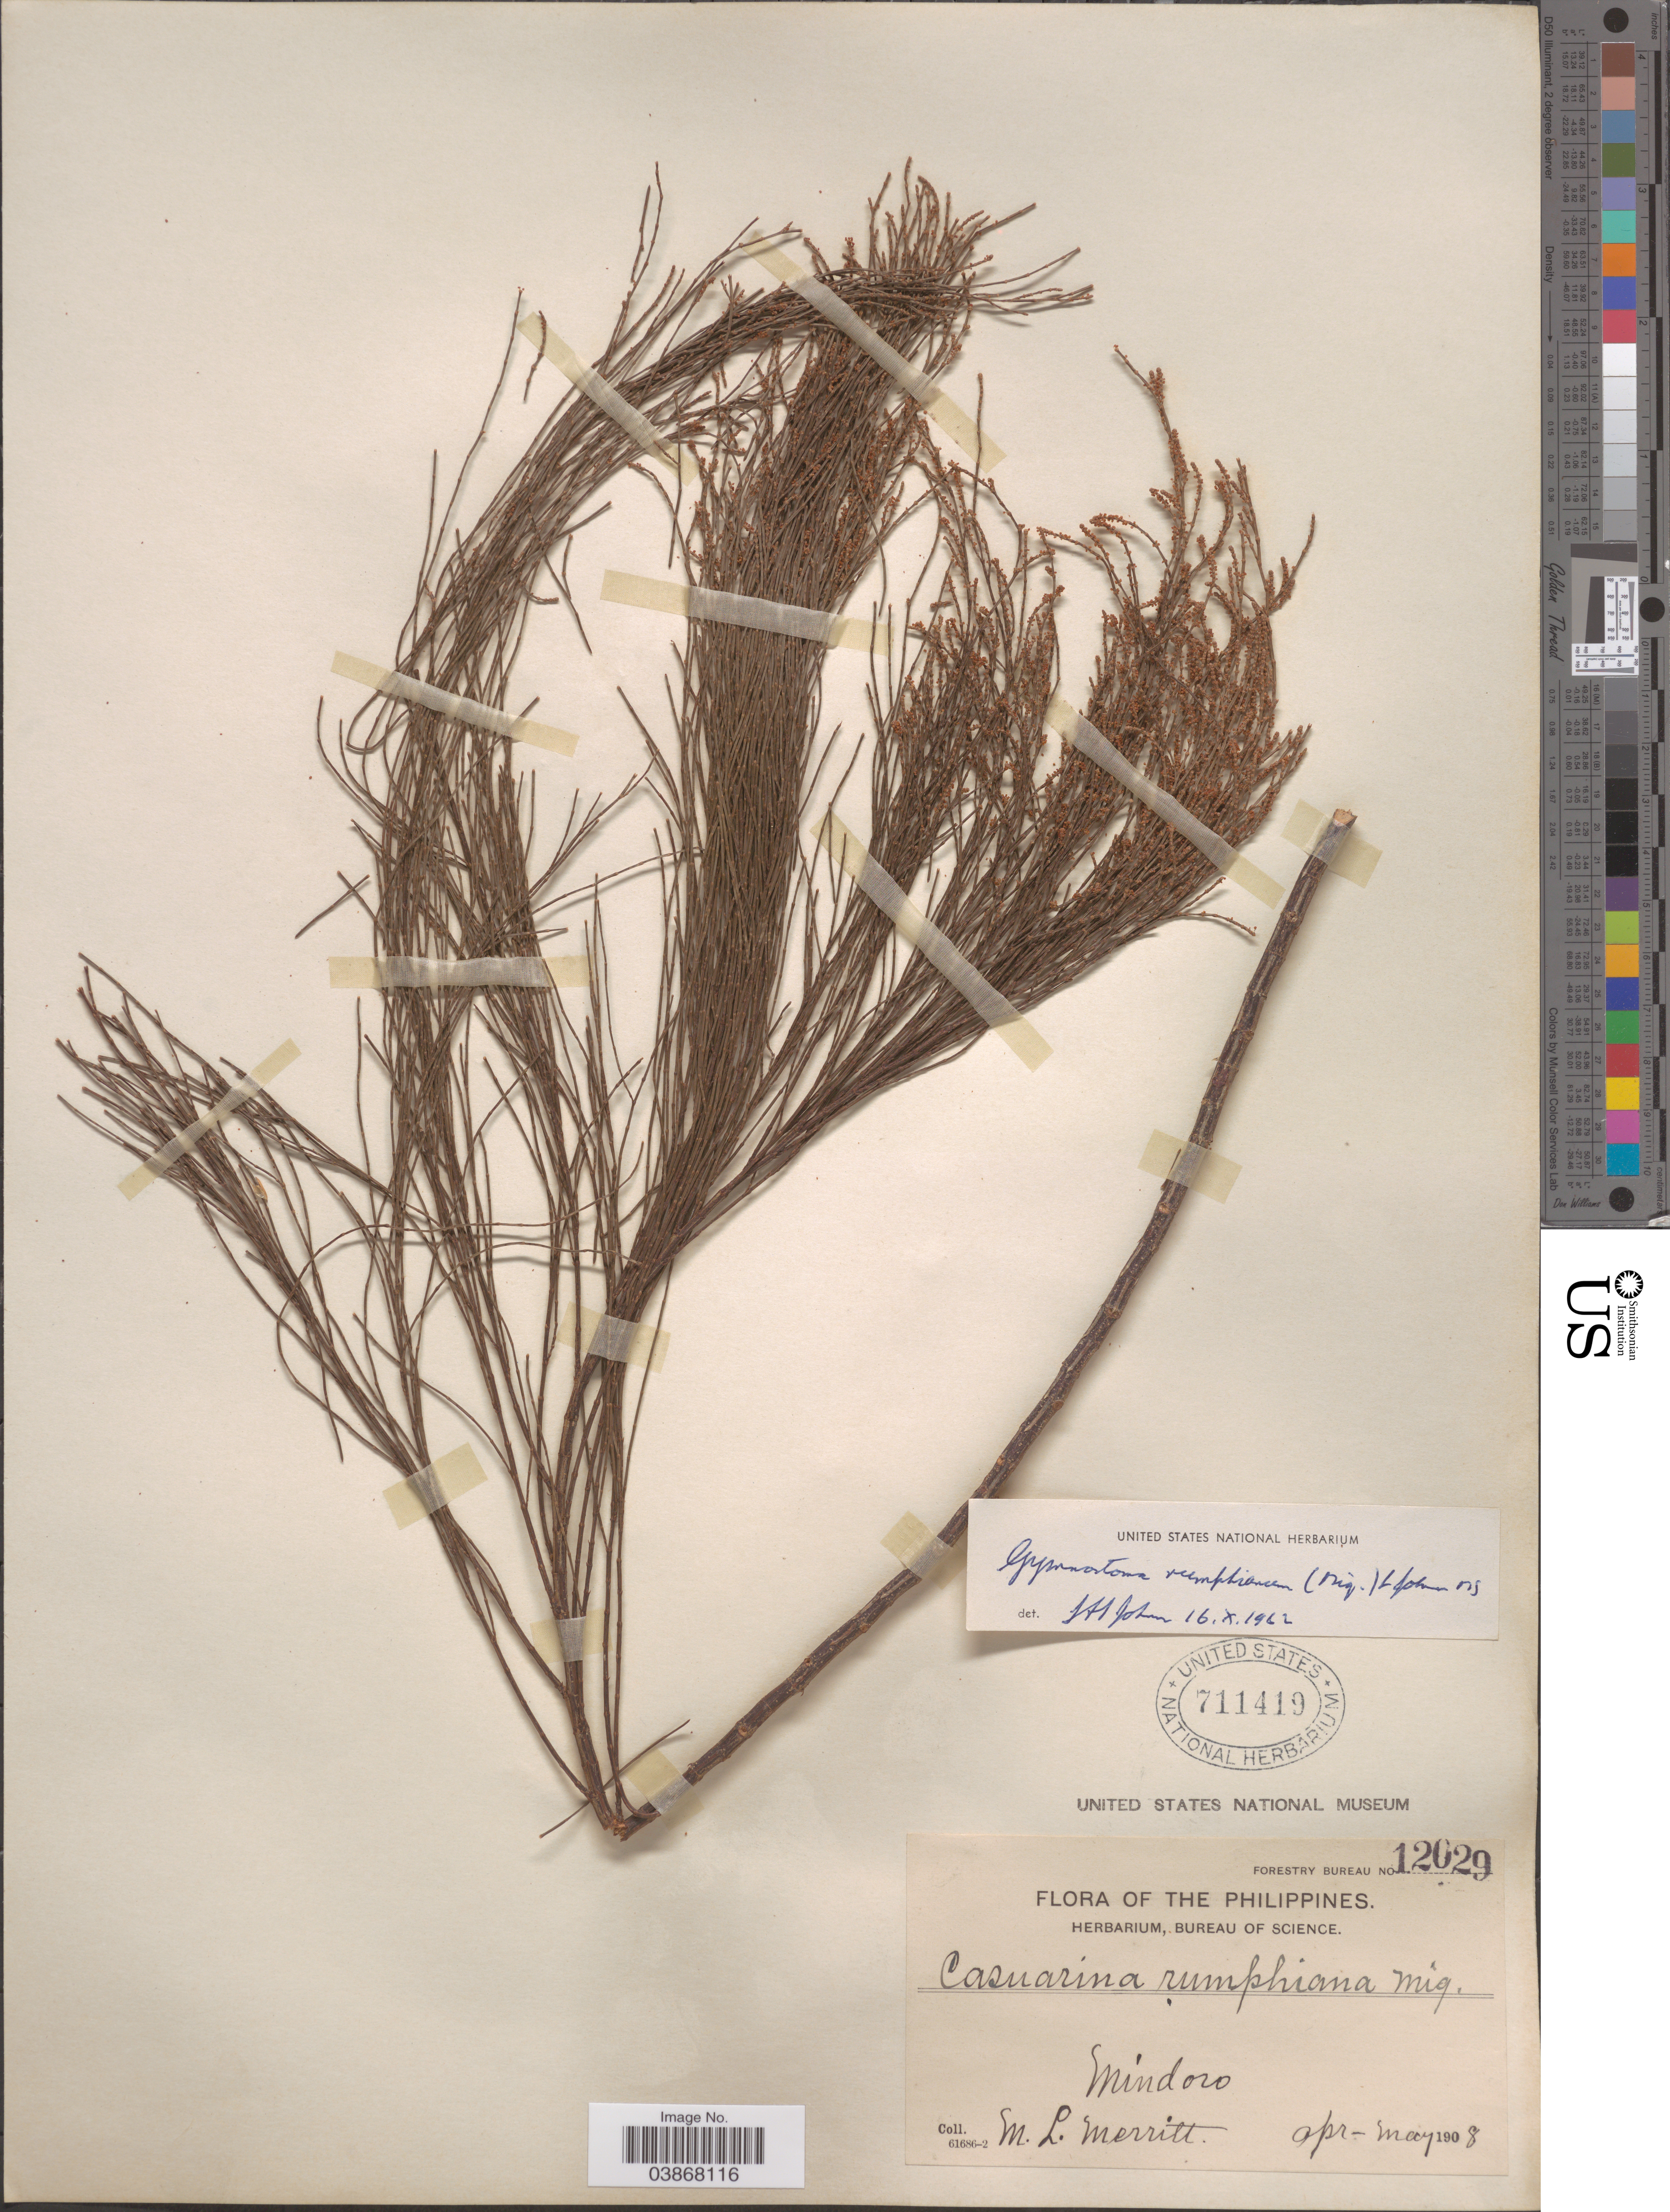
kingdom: Plantae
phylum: Tracheophyta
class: Magnoliopsida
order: Fagales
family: Casuarinaceae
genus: Gymnostoma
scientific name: Gymnostoma rumphianum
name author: (Miq.) L.A.S. Johnson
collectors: M. L. Merritt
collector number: Forestry Bureau 12029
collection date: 1908-04/1908-05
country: Philippines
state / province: Mimaropa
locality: Mindoro.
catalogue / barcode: US 711419